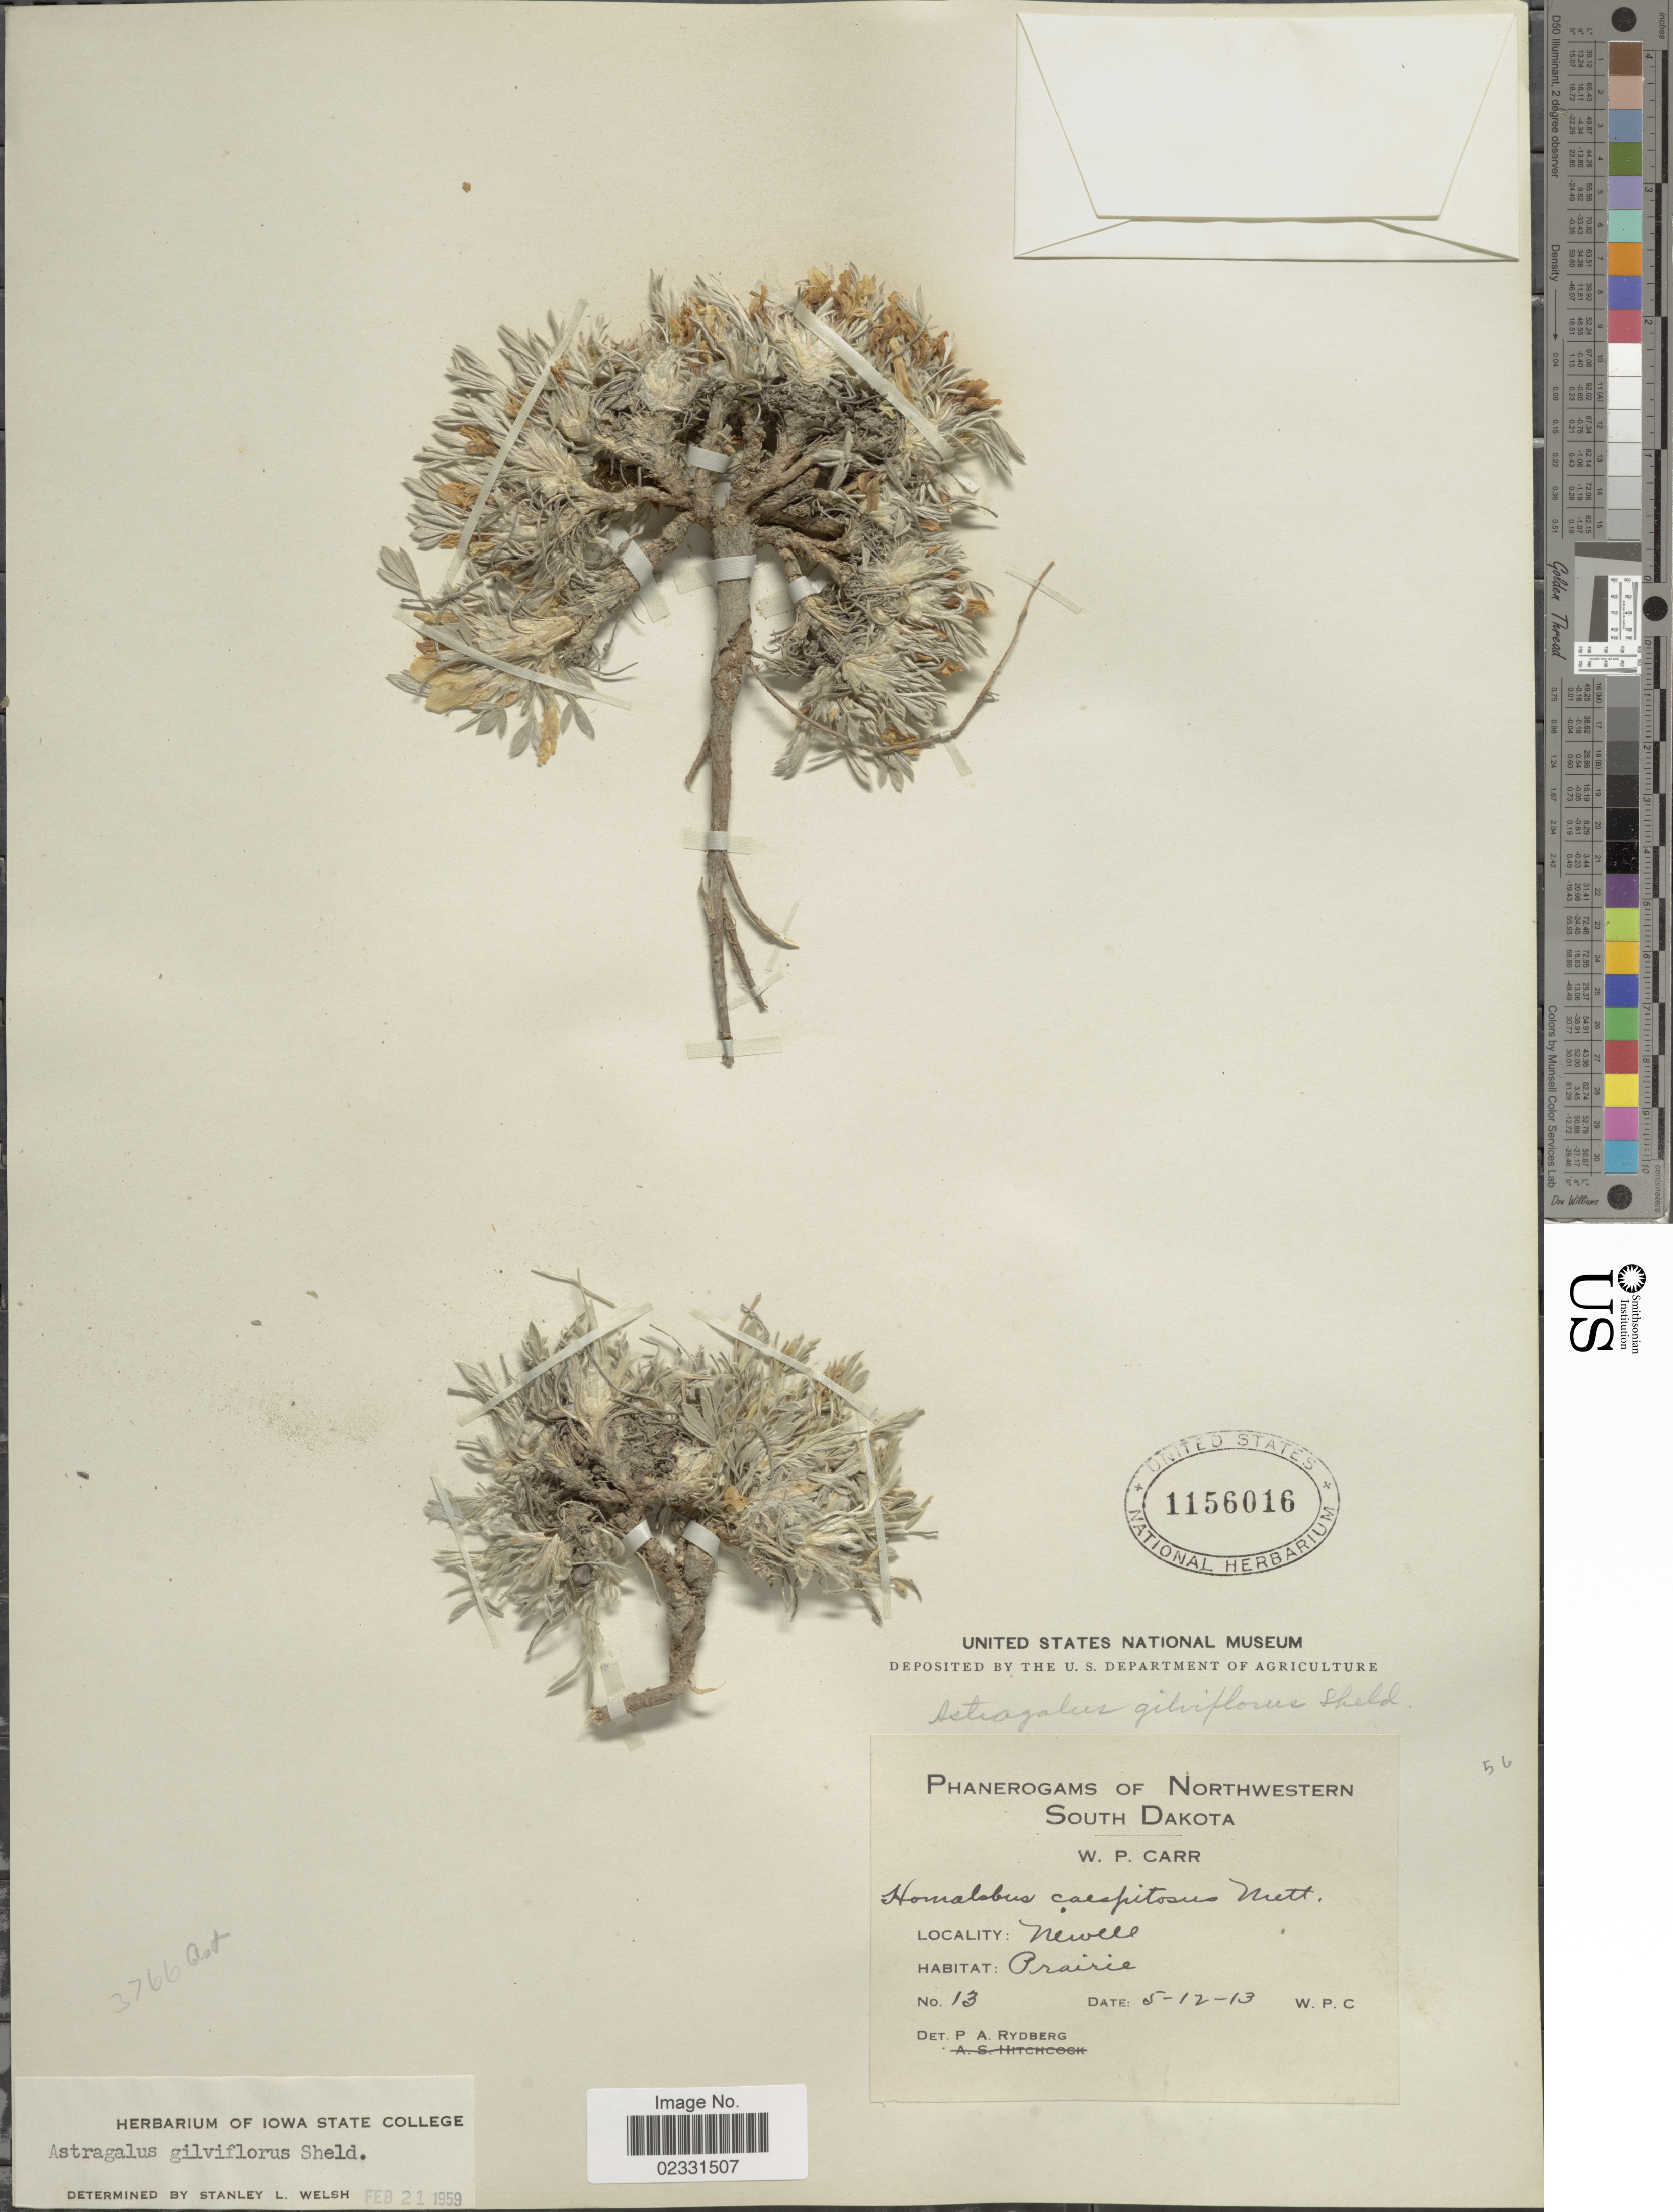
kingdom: Plantae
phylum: Tracheophyta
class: Magnoliopsida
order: Fabales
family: Fabaceae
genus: Astragalus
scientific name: Astragalus gilviflorus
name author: E. Sheld.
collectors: W. Carr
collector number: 13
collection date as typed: Transcribed d/m/y: 12/5/13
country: United States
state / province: South Dakota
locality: Newells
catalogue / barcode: US 1156016